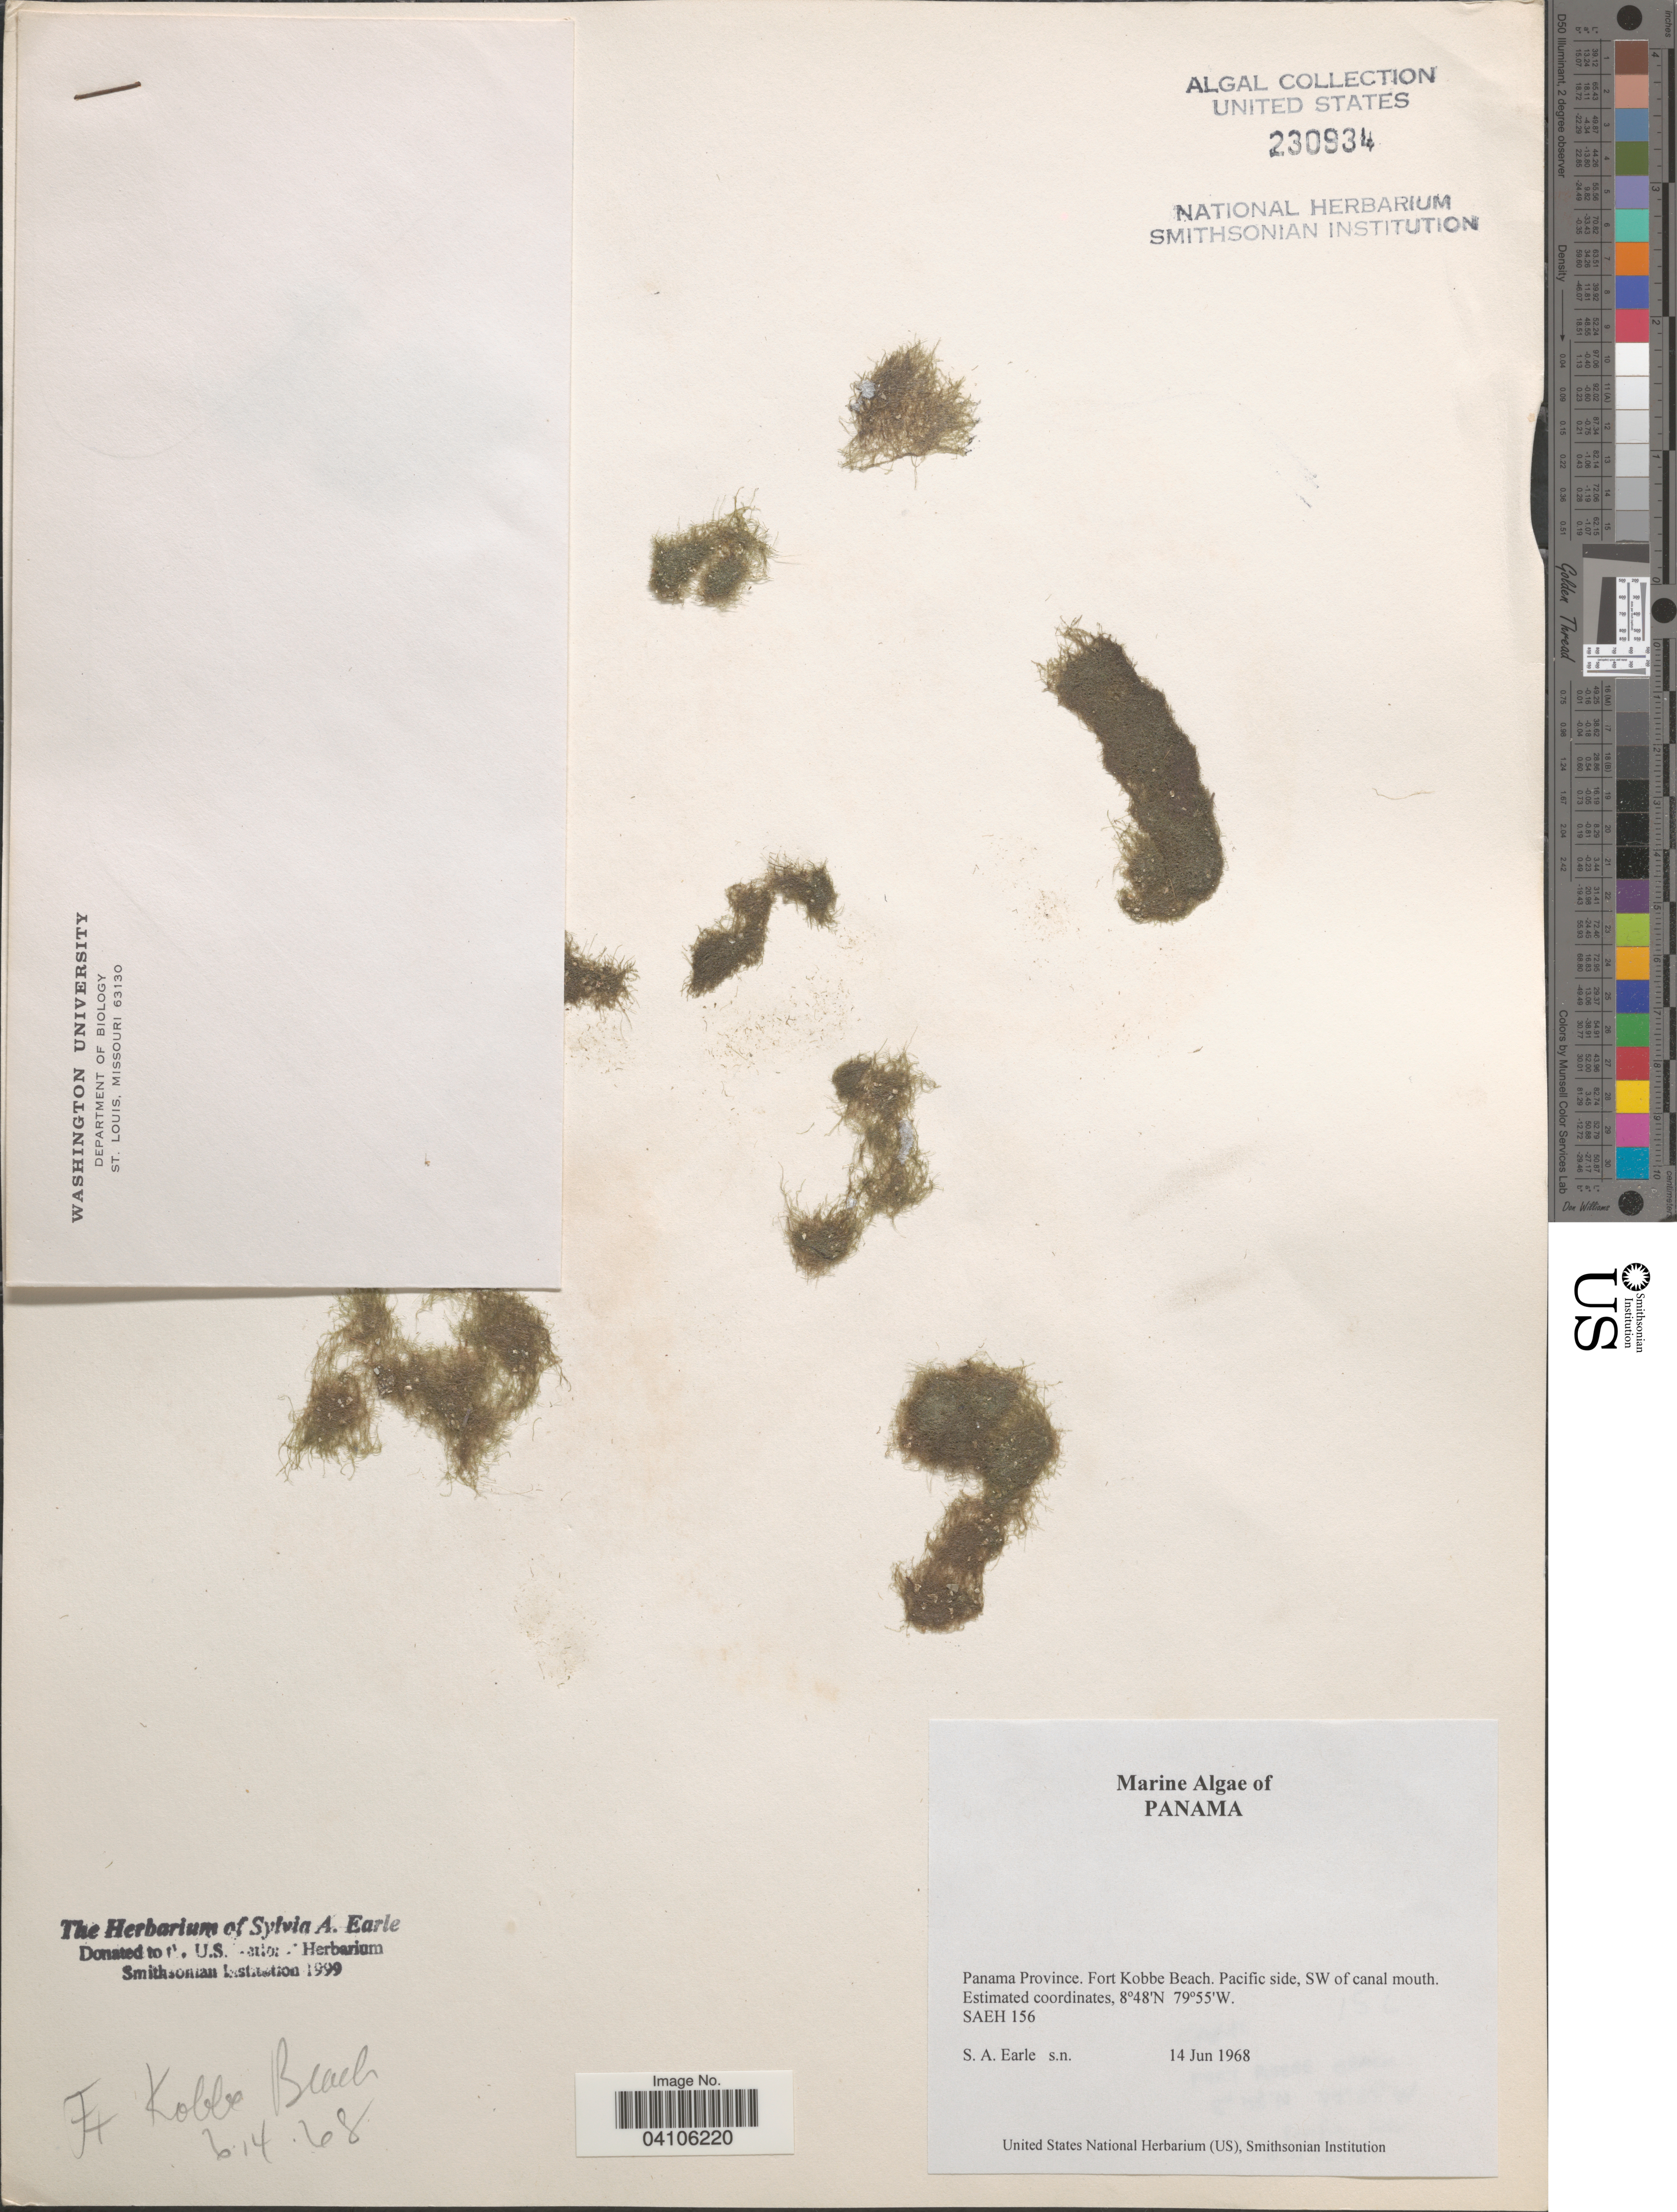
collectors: S. A. Earle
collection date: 1968-06-14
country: Panama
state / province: Panamá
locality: Fort Kobbe Beach. Pacific side, SW of canal mouth. SAEH 156.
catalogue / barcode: US 230934